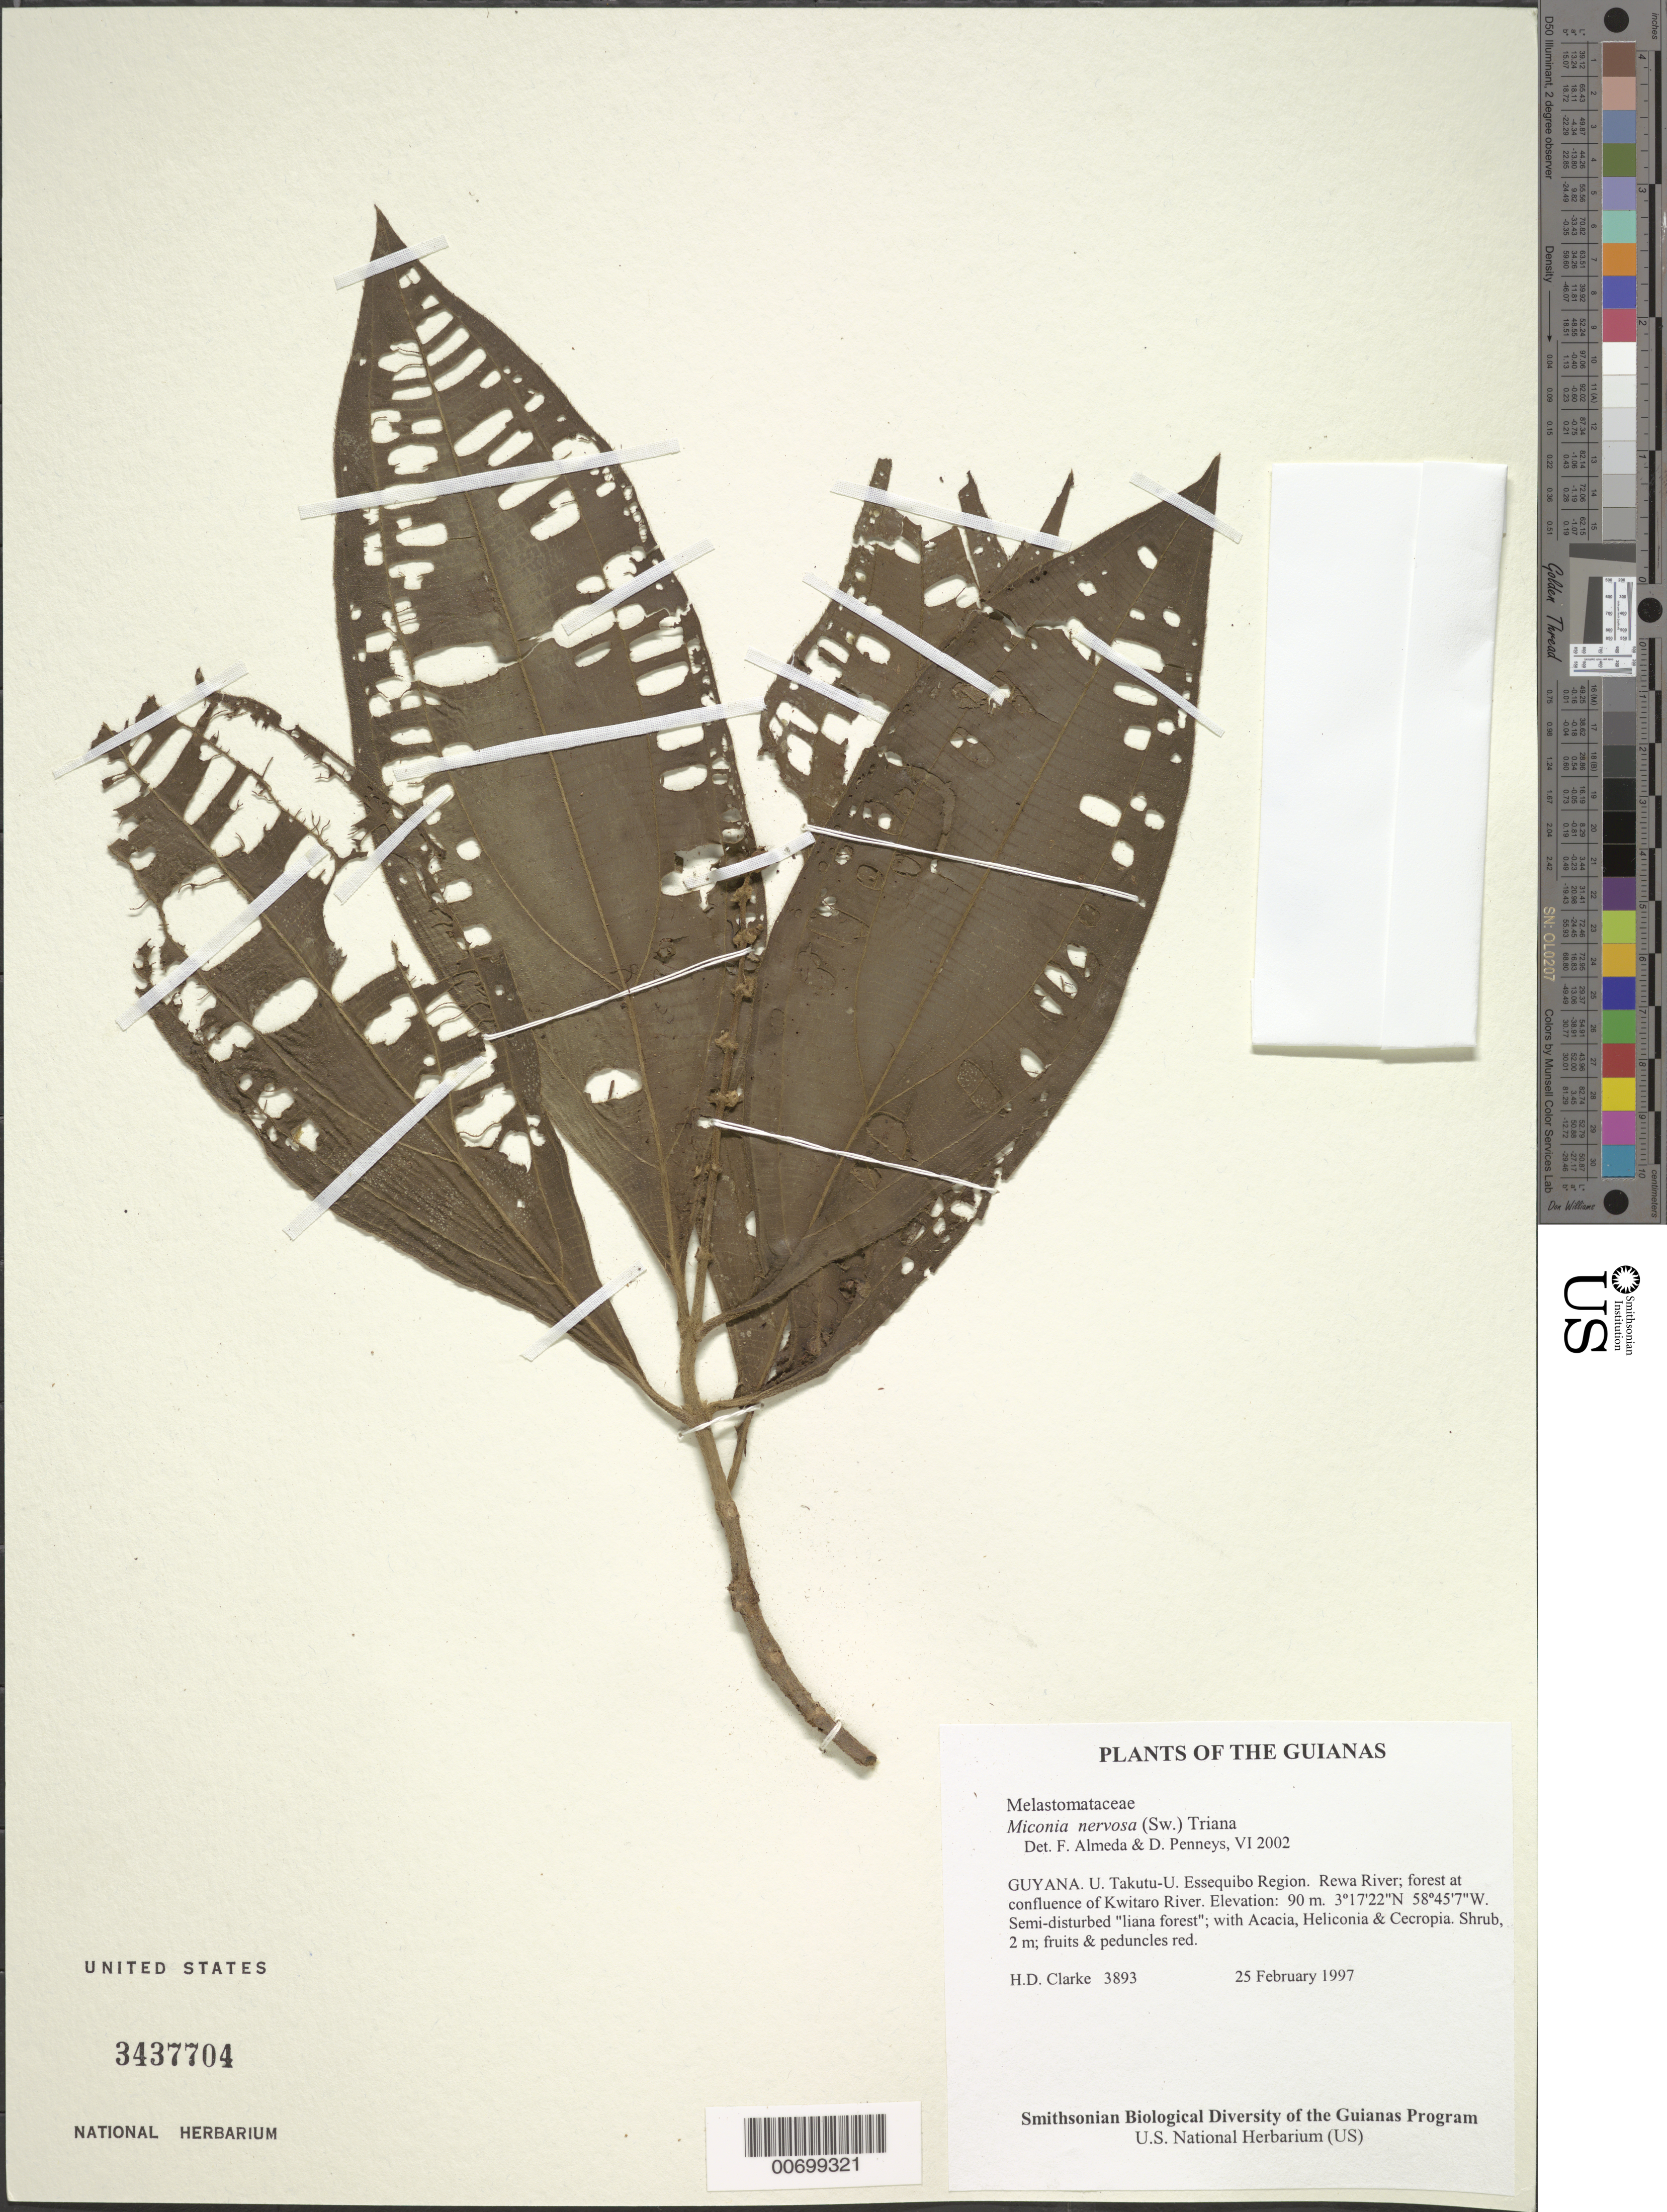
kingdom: Plantae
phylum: Tracheophyta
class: Magnoliopsida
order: Myrtales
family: Melastomataceae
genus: Miconia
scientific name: Miconia nervosa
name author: (Sm.) Triana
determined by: Almeda, F.; Penneys, D. S.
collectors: H. D. Clarke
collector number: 3893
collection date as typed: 25 February 1997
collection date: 1997-02-25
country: Guyana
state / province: U. Takutu-U. Essequibo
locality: Rewa River; forest at confluence of Kwitaro River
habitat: Semi-disturbed "liana forest"; with Acacia, Heliconia & Cecropia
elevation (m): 90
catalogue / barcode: US 3437704